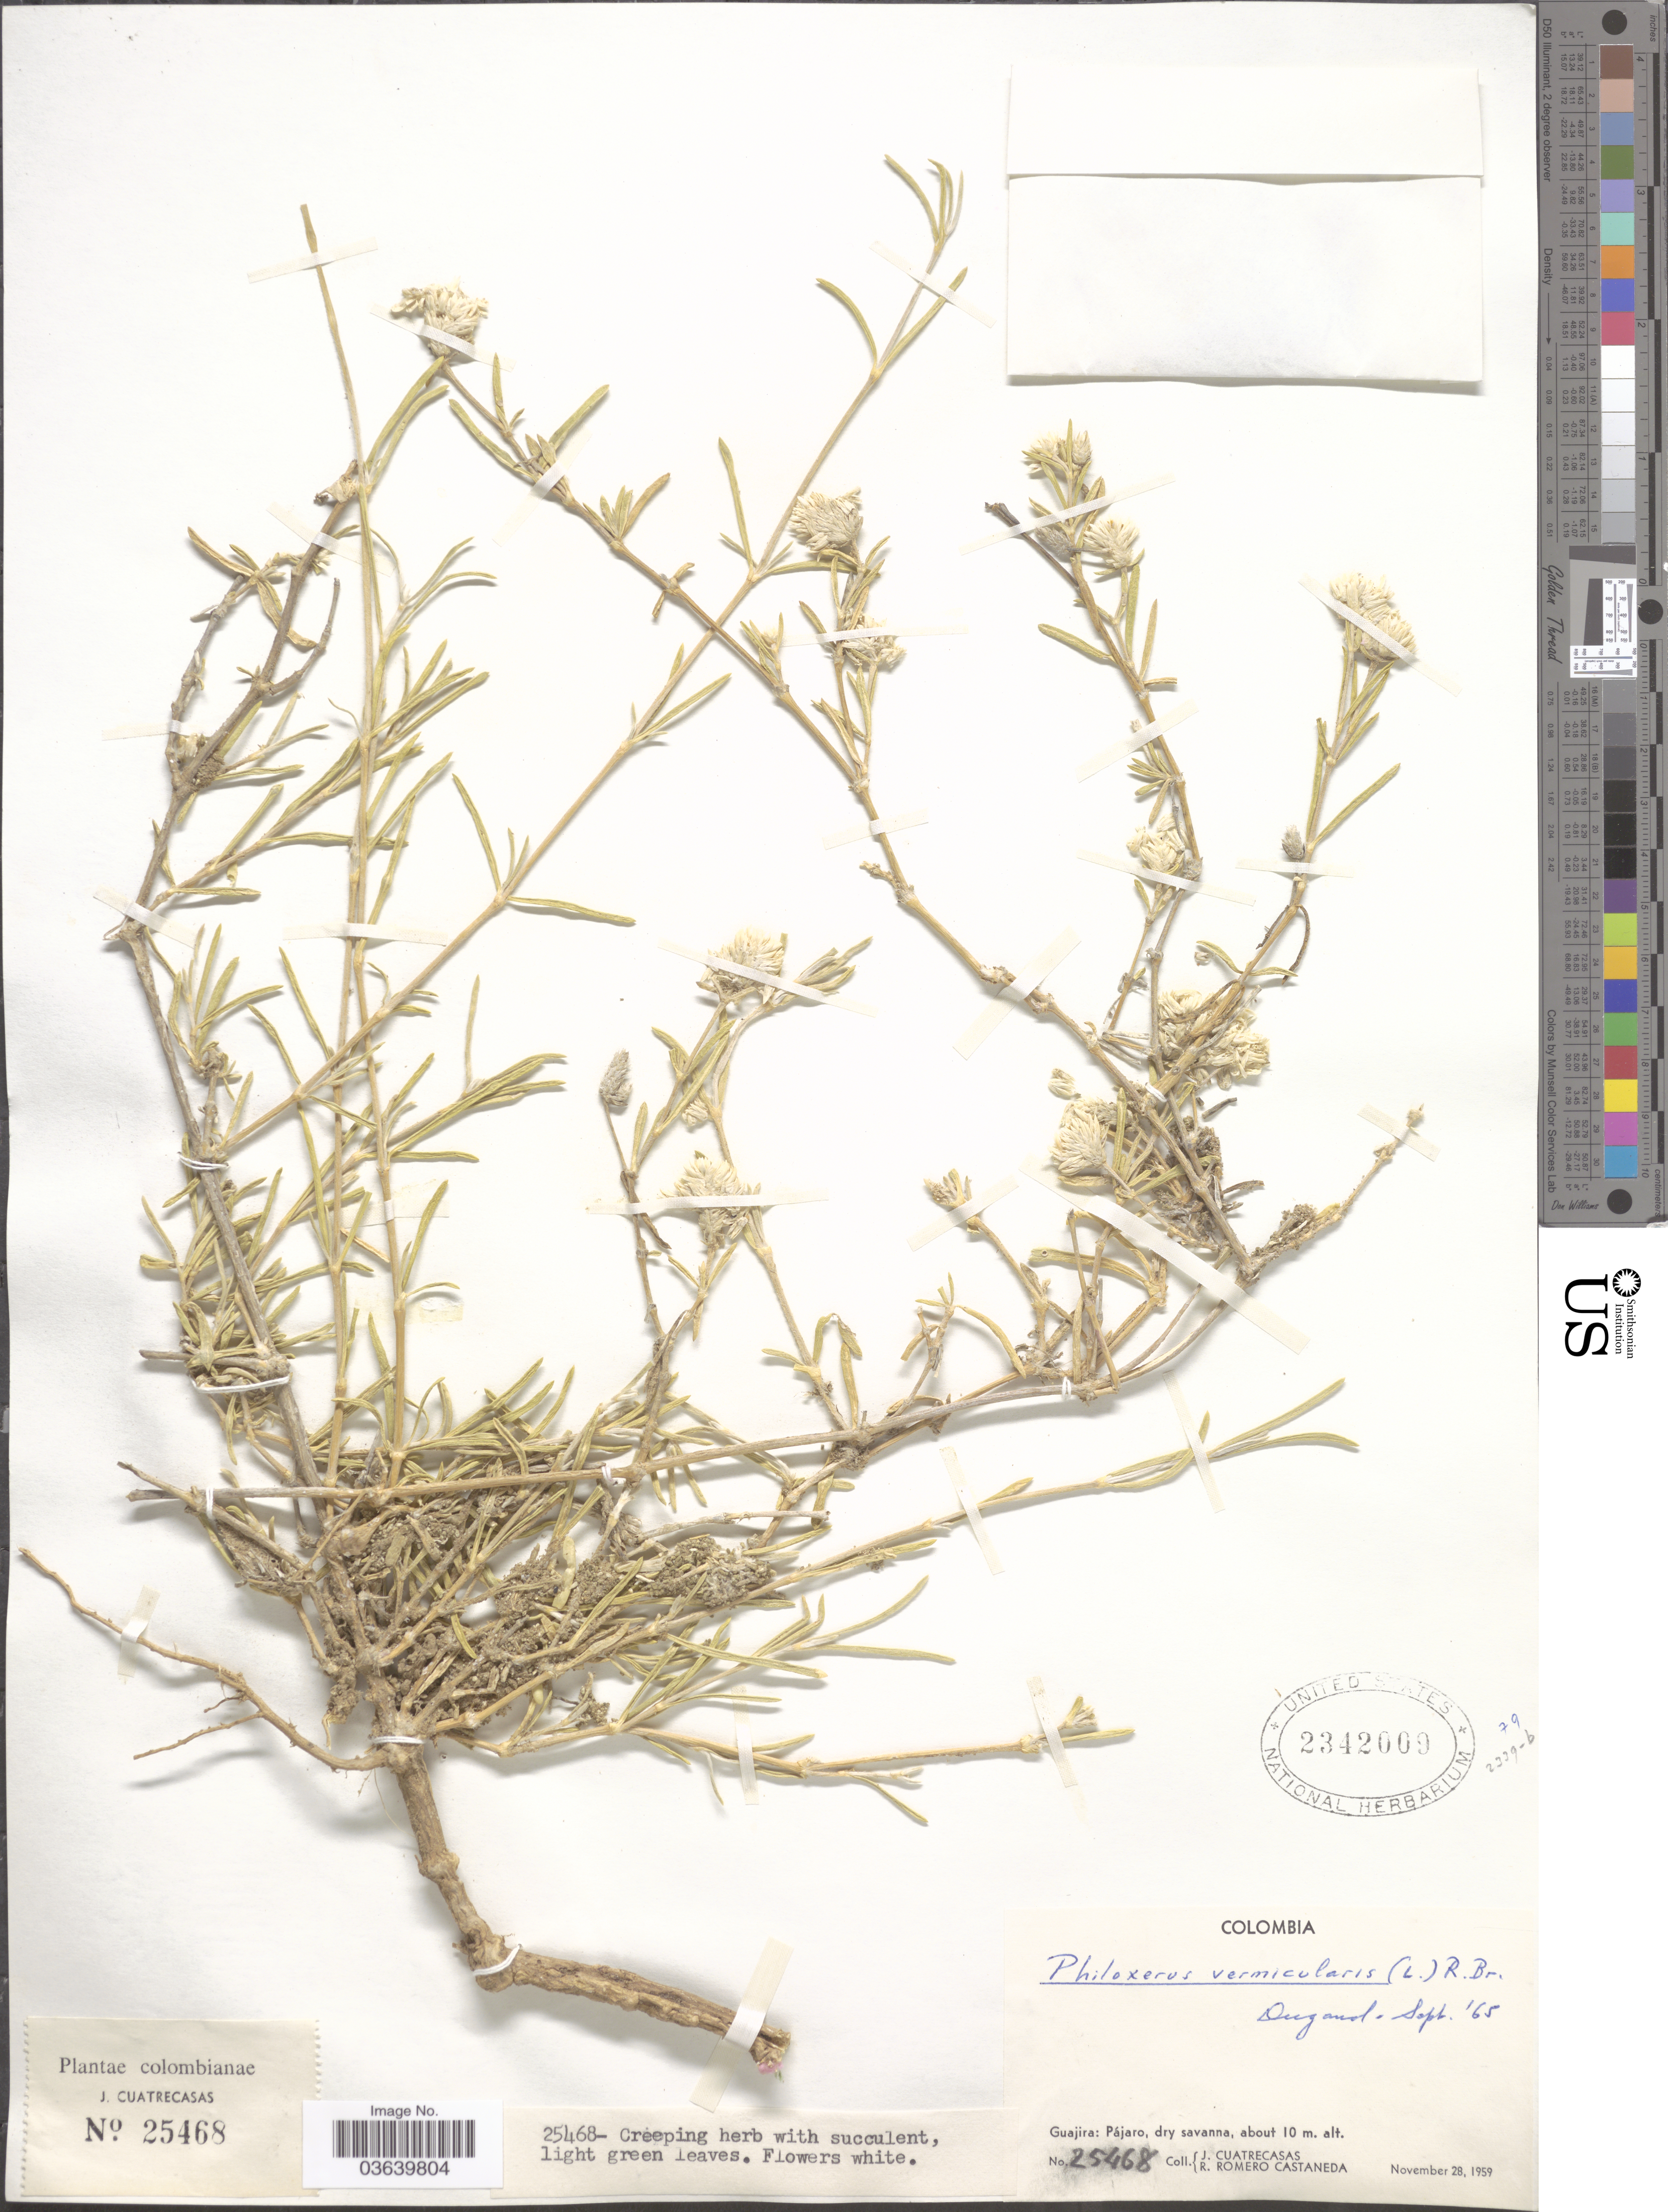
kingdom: Plantae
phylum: Tracheophyta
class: Magnoliopsida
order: Caryophyllales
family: Amaranthaceae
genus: Gomphrena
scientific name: Gomphrena vermicularis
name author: L.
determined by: Strong, Mark T., (BOT), Smithsonian Institution - National Museum of Natural History (UNITED STATES)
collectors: J. Cuatrecasas & R. Romero Castañeda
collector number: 25468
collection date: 1959-11-28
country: Colombia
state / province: La Guajira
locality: Guajira: Pájaro, dry savanna.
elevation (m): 10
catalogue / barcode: US 2342009